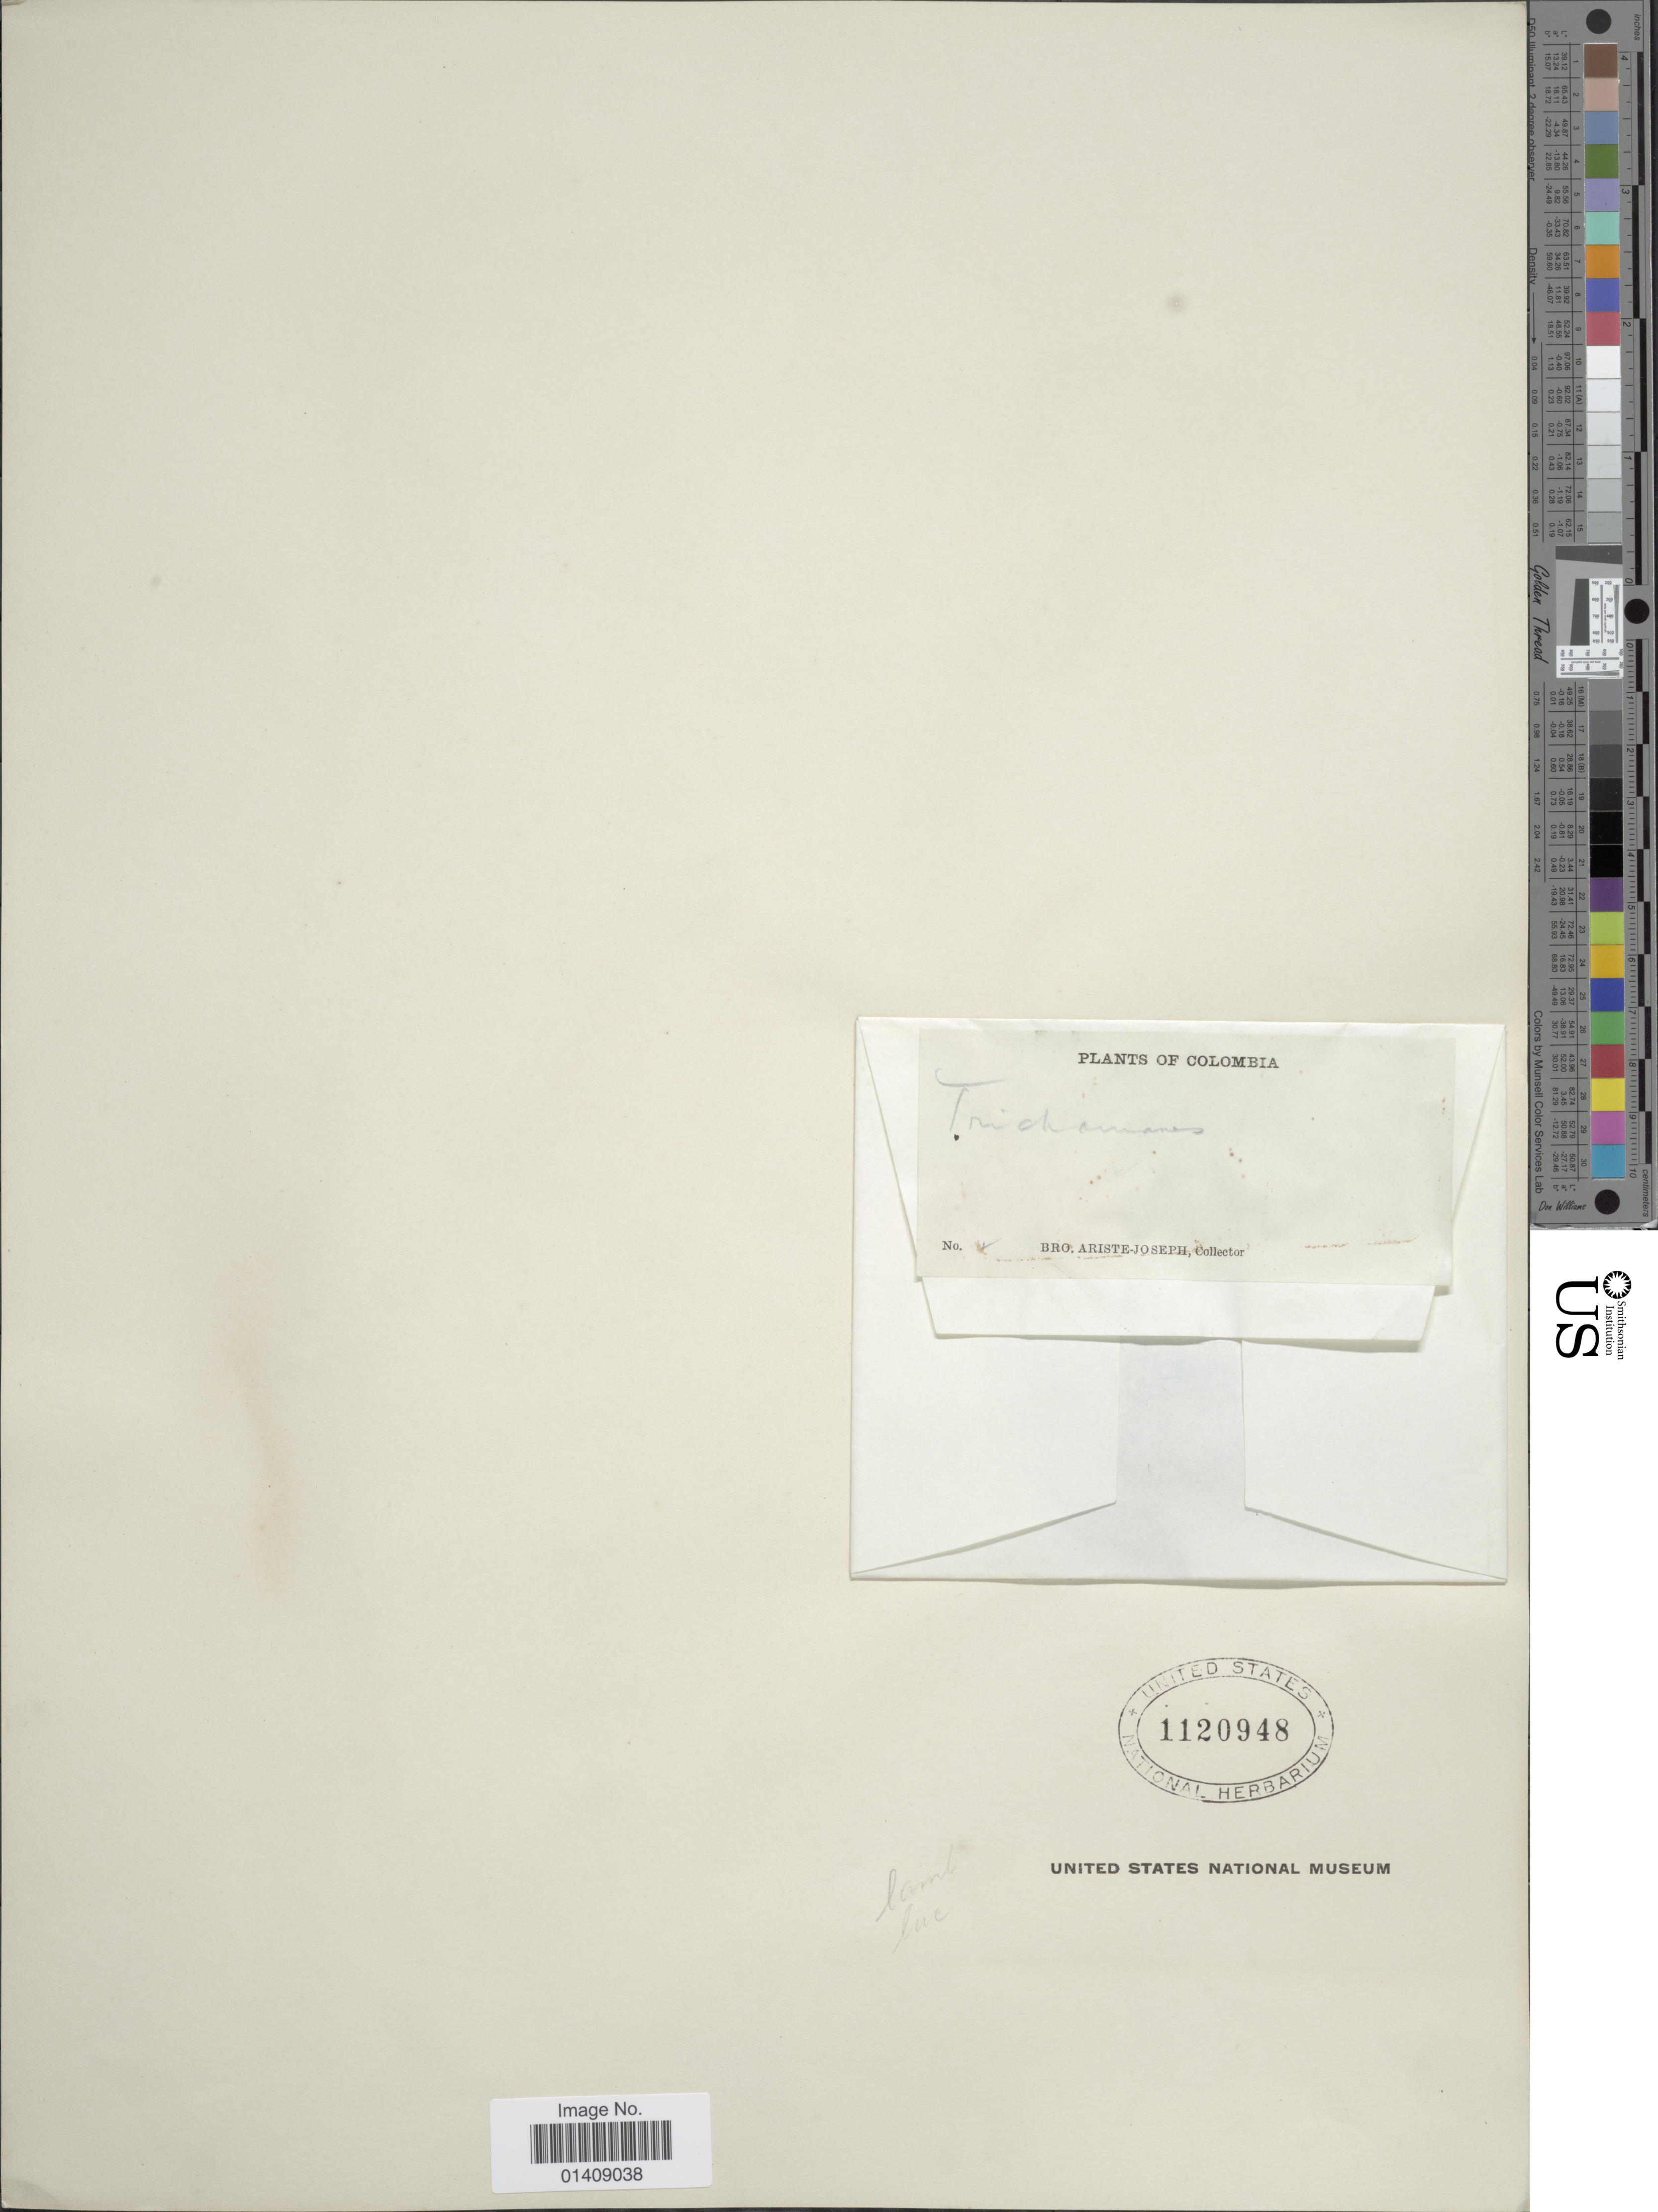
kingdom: Plantae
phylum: Tracheophyta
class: Polypodiopsida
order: Hymenophyllales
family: Hymenophyllaceae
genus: Trichomanes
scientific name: Trichomanes lucens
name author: Sw.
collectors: Bro. Ariste-Joseph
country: Colombia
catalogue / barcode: US 1120948